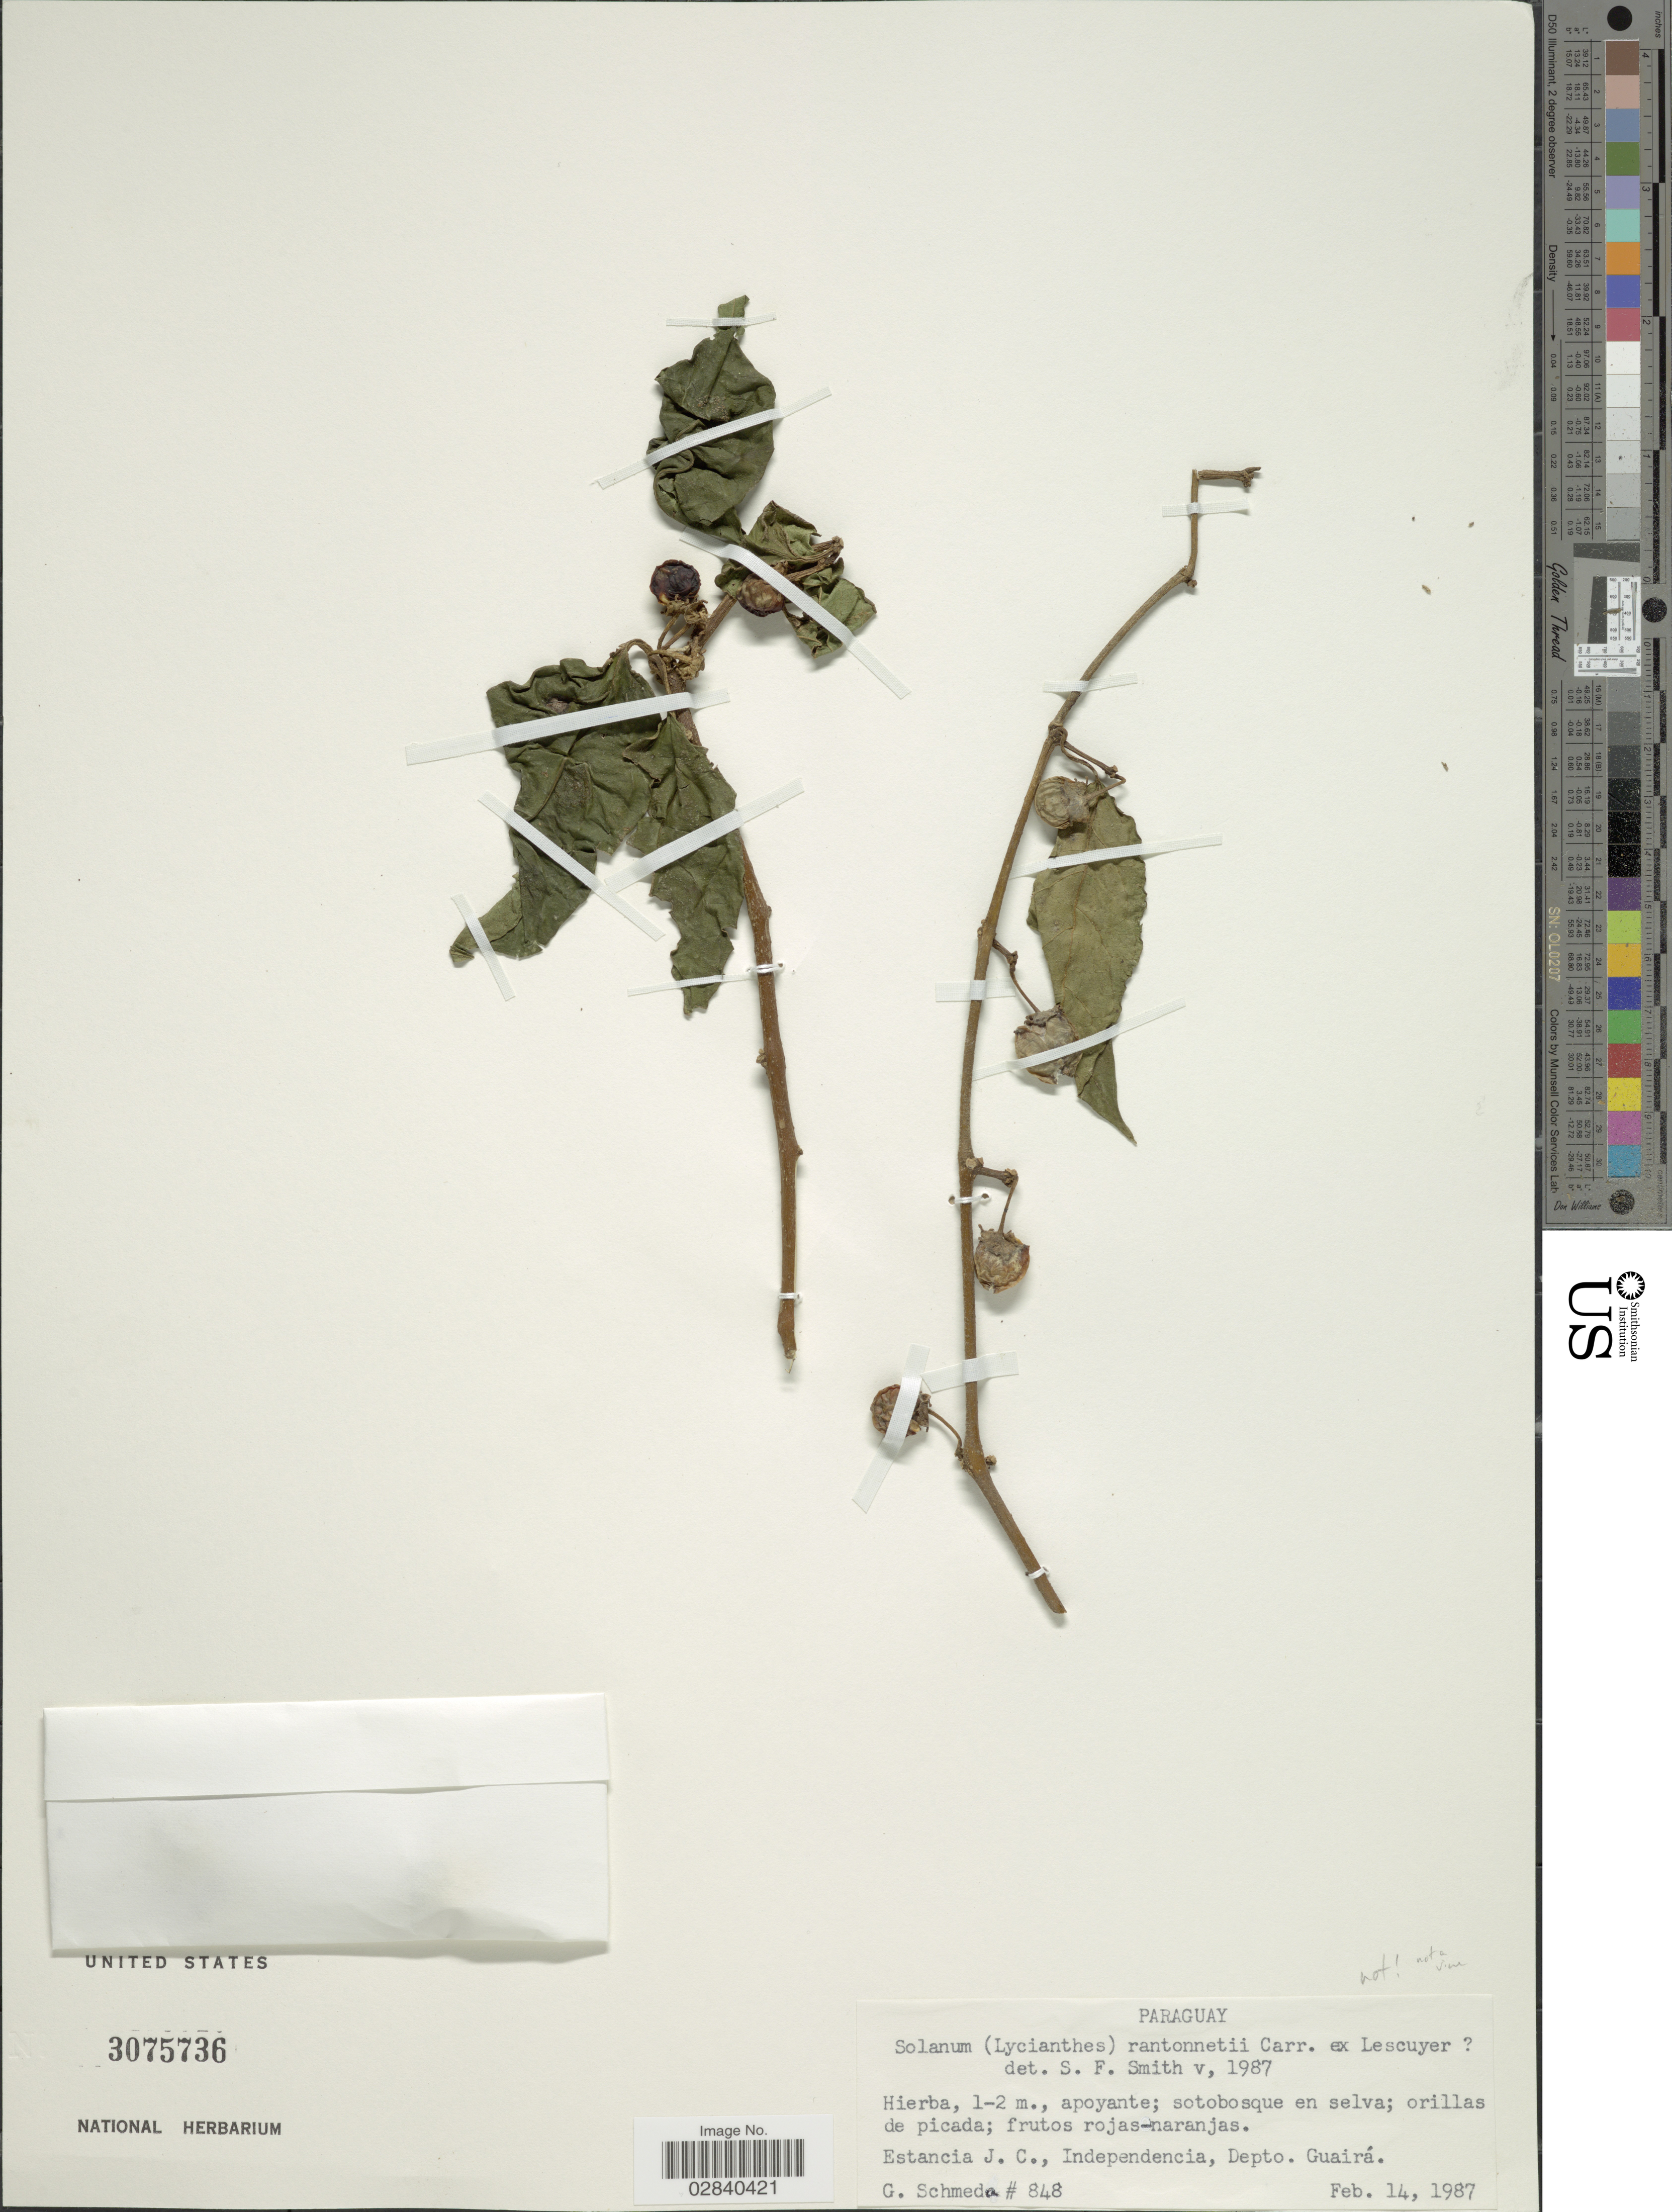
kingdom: Plantae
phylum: Tracheophyta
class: Magnoliopsida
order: Solanales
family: Solanaceae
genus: Lycianthes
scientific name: Lycianthes rantonnetii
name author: (Lesc.) Bitter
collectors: G. Schmeda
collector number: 848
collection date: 1987-02-14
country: Paraguay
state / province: Guaira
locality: Estancia J. C., Independencia, Depto. Guairá.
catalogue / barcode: US 3075736